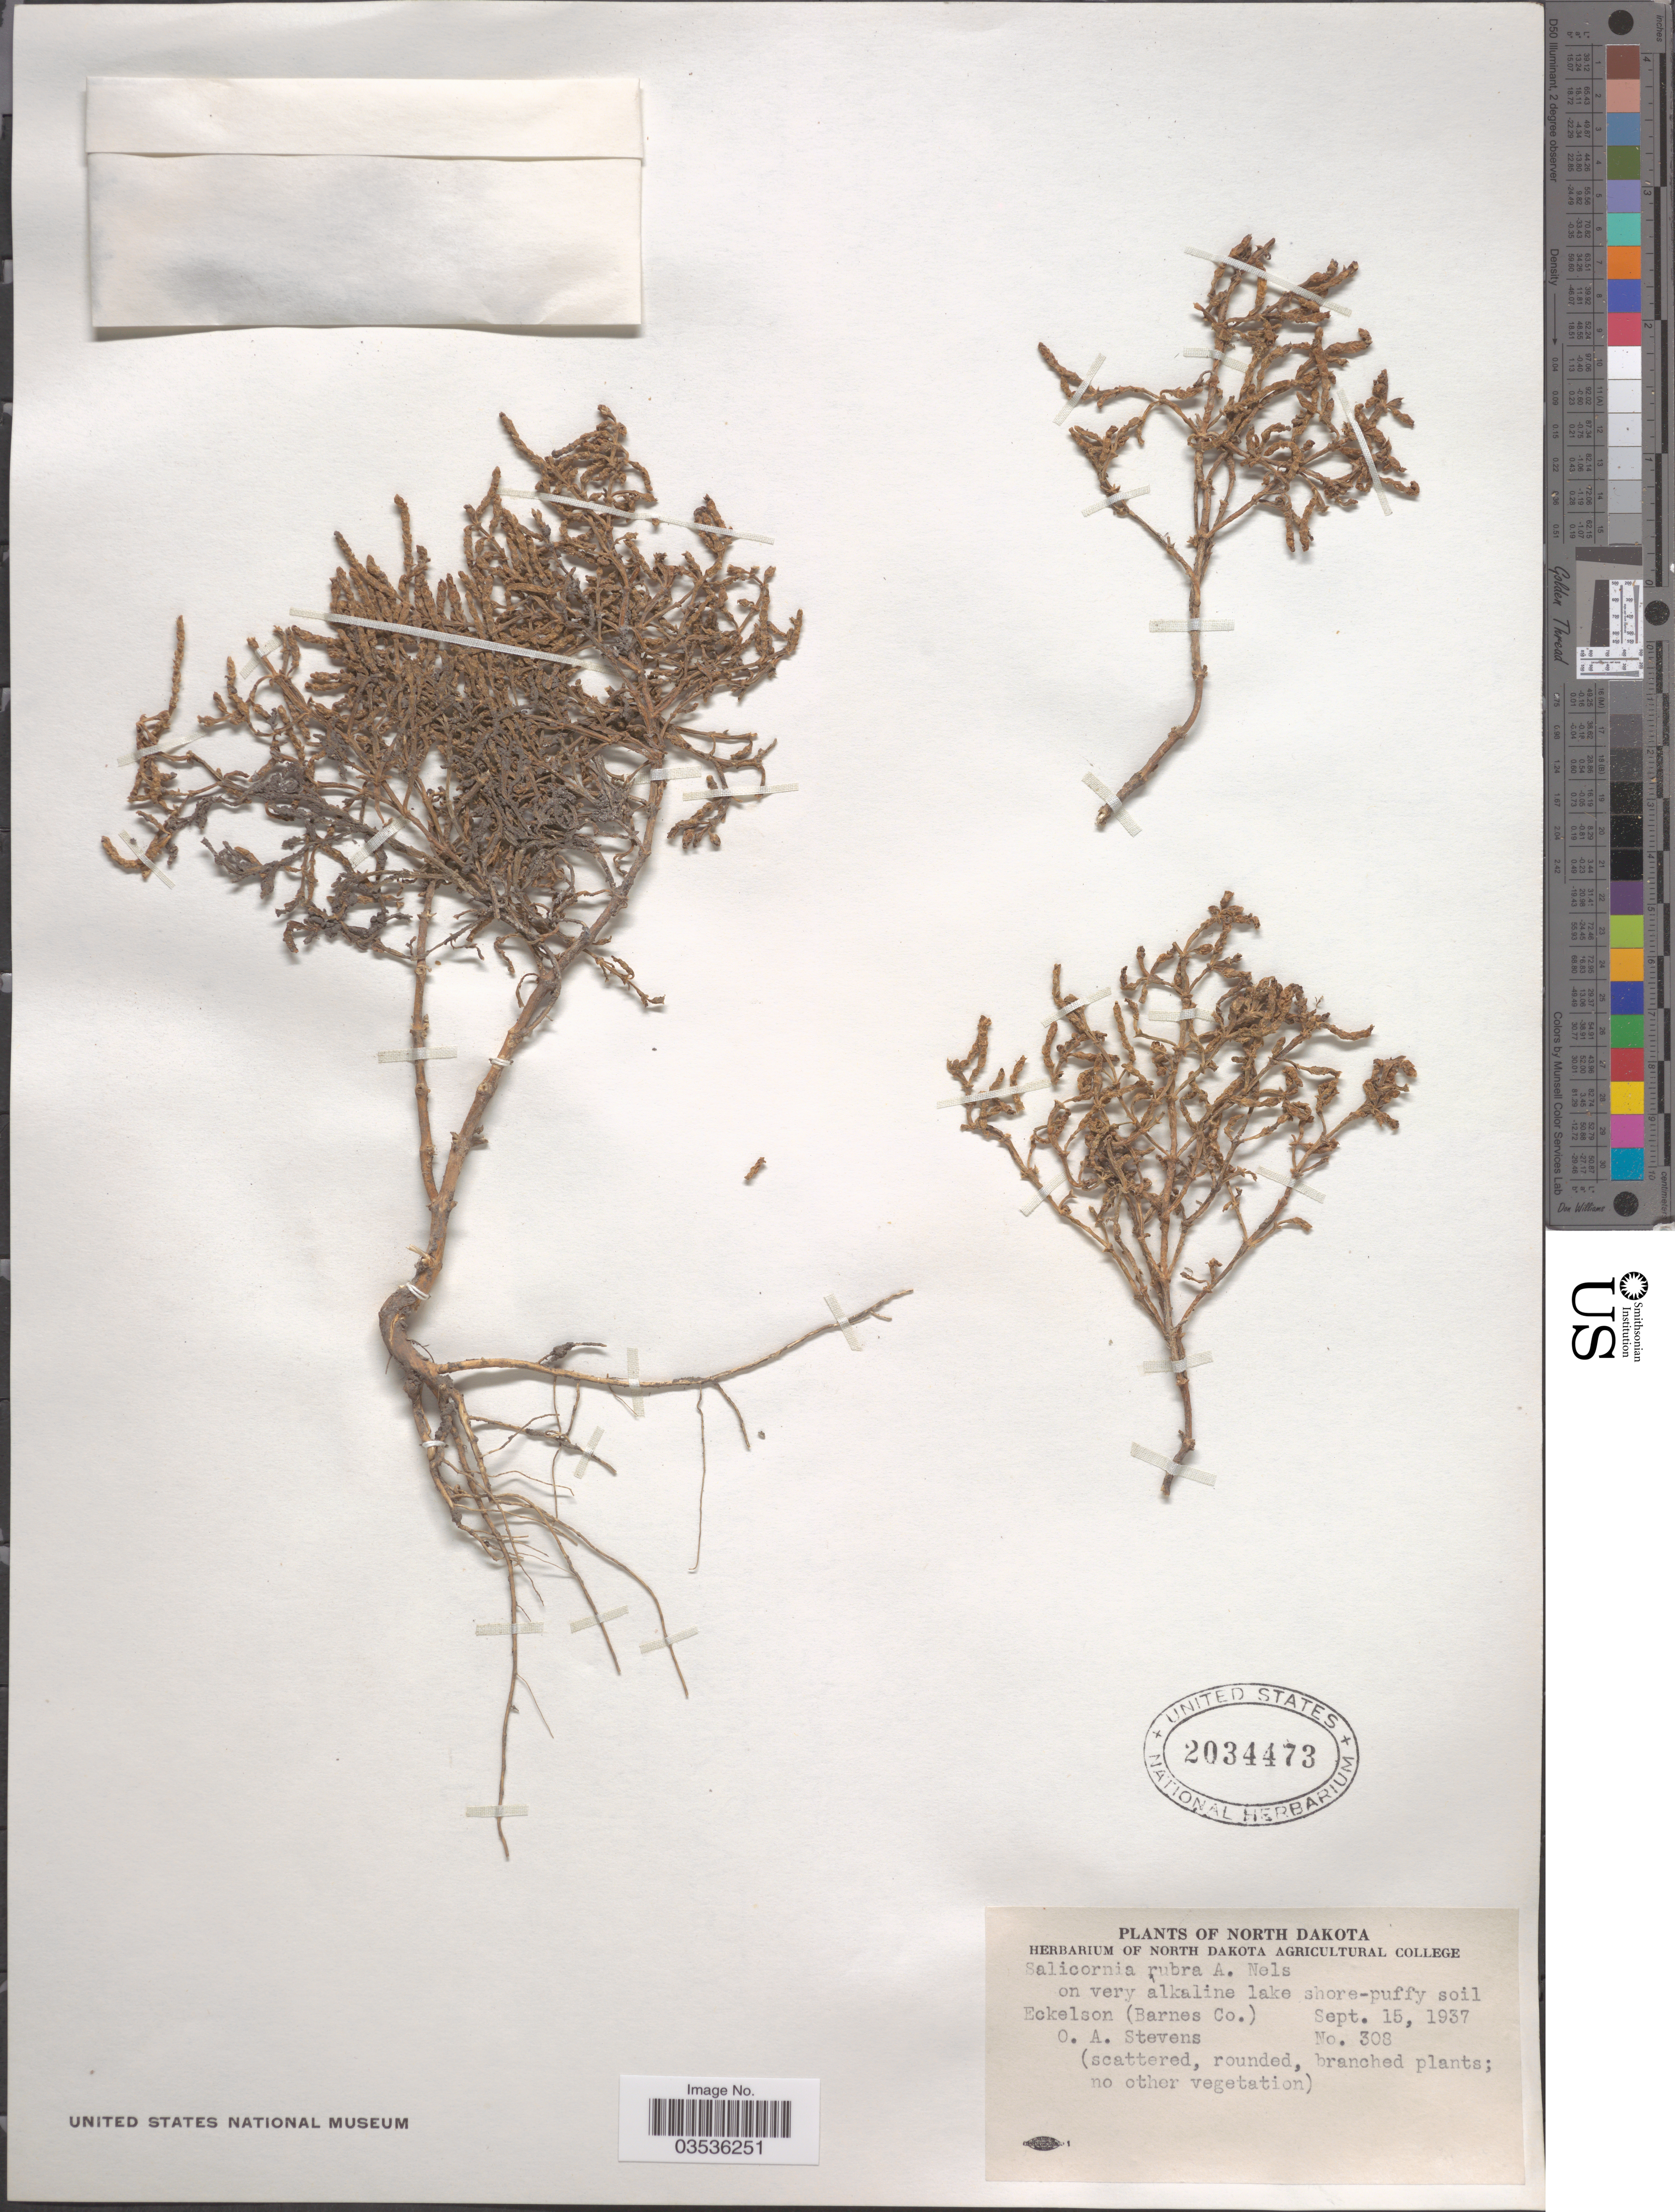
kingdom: Plantae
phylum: Tracheophyta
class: Magnoliopsida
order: Caryophyllales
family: Amaranthaceae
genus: Salicornia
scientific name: Salicornia rubra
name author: A. Nelson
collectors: O. A. Stevens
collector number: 308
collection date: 1937-09-15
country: United States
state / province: North Dakota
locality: Eckelson (Barnes Co.).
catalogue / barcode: US 2034473